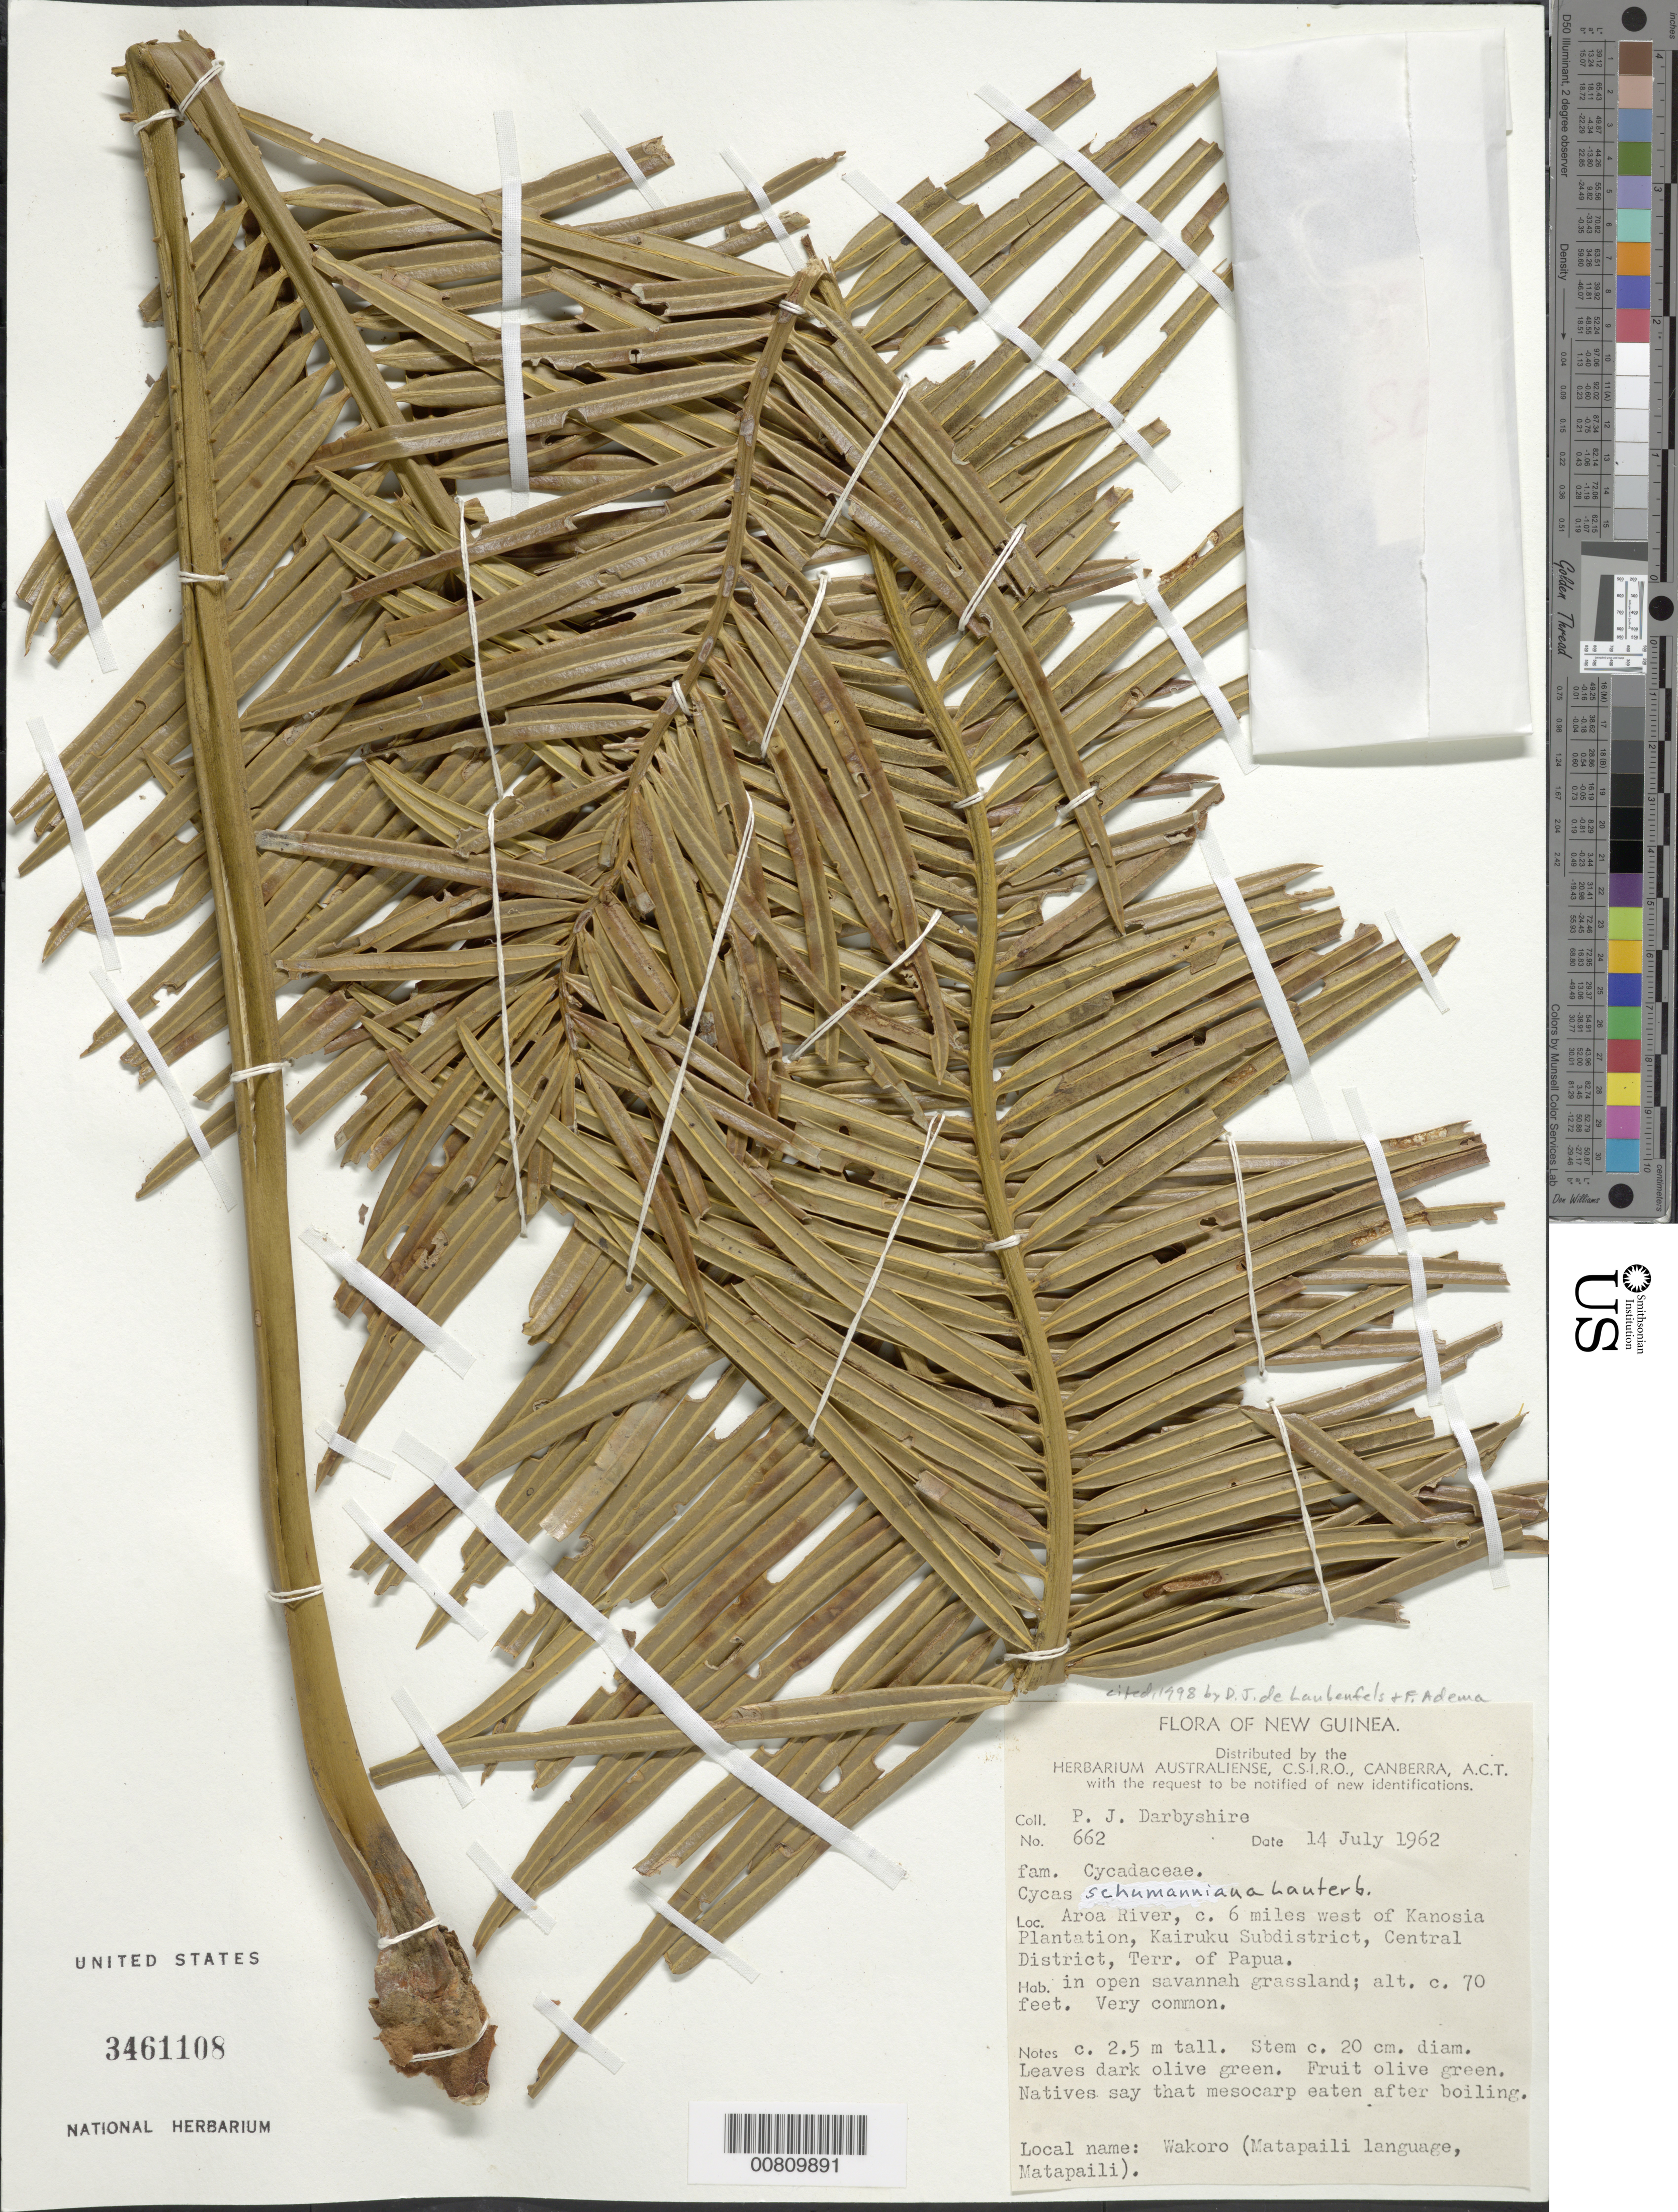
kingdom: Plantae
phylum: Tracheophyta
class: Cycadopsida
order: Cycadales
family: Cycadaceae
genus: Cycas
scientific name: Cycas schumanniana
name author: Lauterb.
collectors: P. Darbyshire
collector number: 662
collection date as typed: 14 Jul 1962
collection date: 1962-07-14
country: Papua New Guinea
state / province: Central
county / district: Kairuku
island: New Guinea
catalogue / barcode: US 3461108